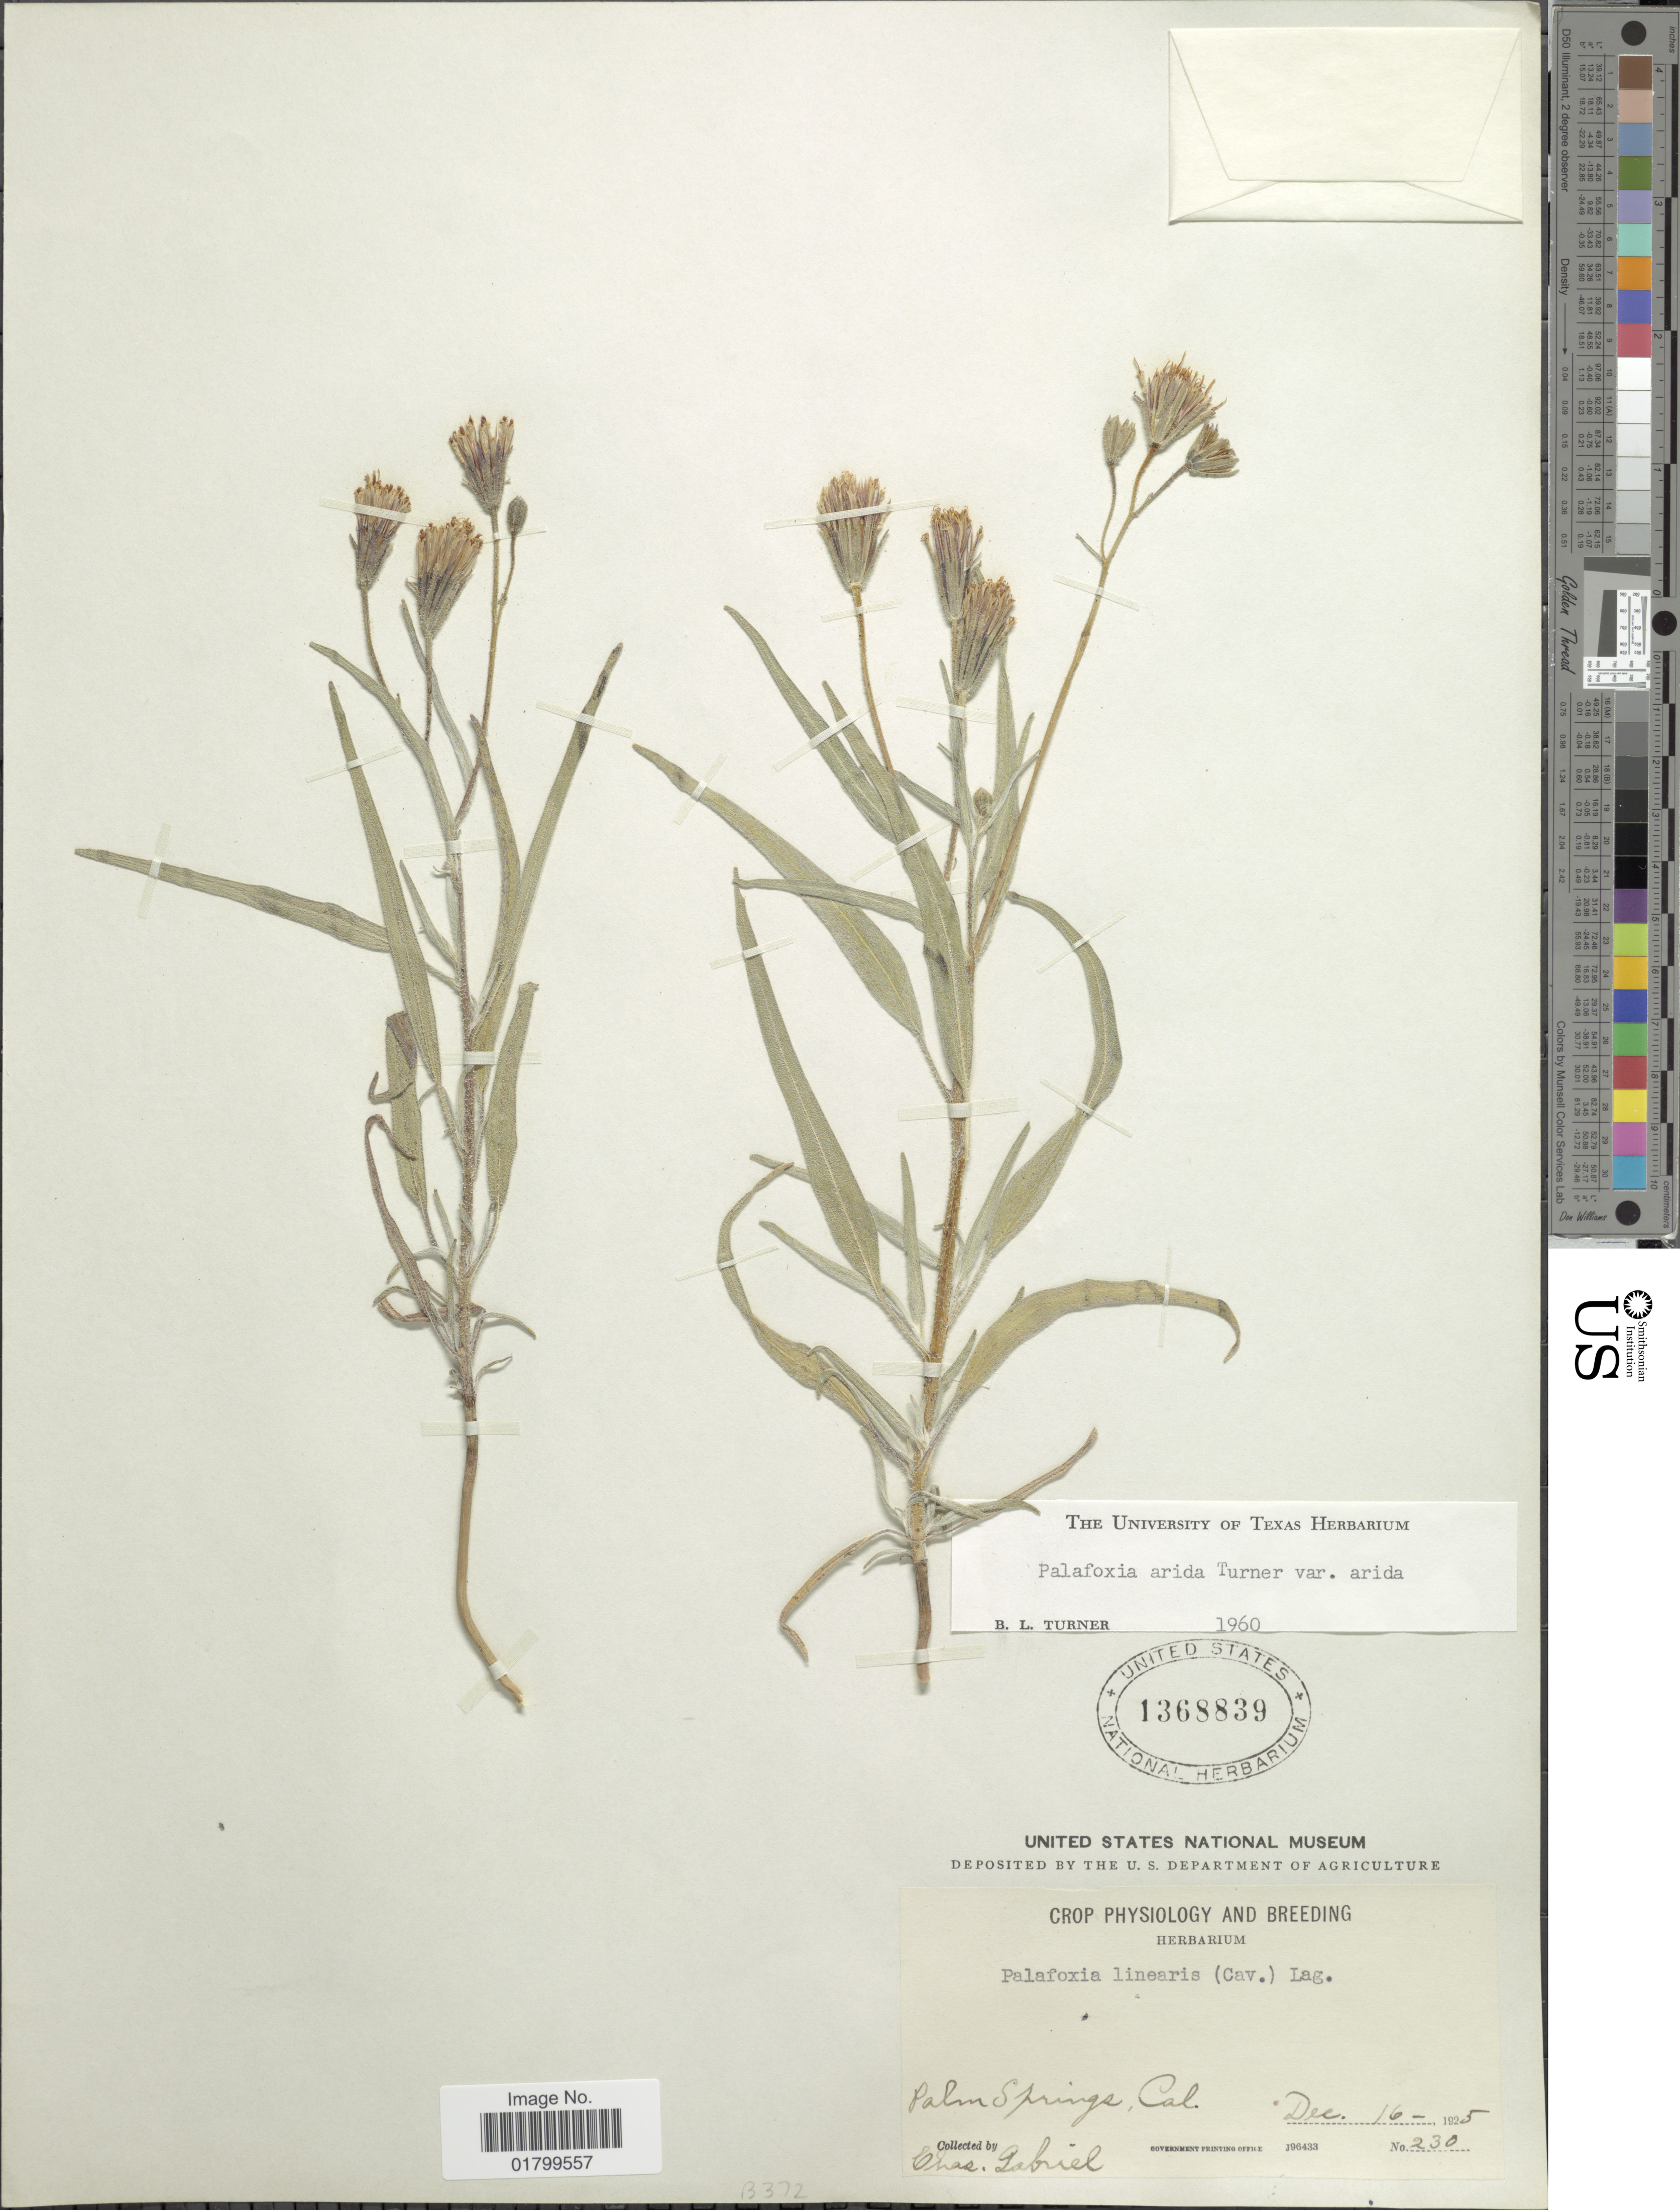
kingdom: Plantae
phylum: Tracheophyta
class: Magnoliopsida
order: Asterales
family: Asteraceae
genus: Palafoxia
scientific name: Palafoxia arida var. arida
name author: B.L. Turner & M.I. Morris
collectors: C. Gabriel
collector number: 230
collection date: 1925-12-16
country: United States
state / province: California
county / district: Riverside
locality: Palm Springs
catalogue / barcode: US 1368839